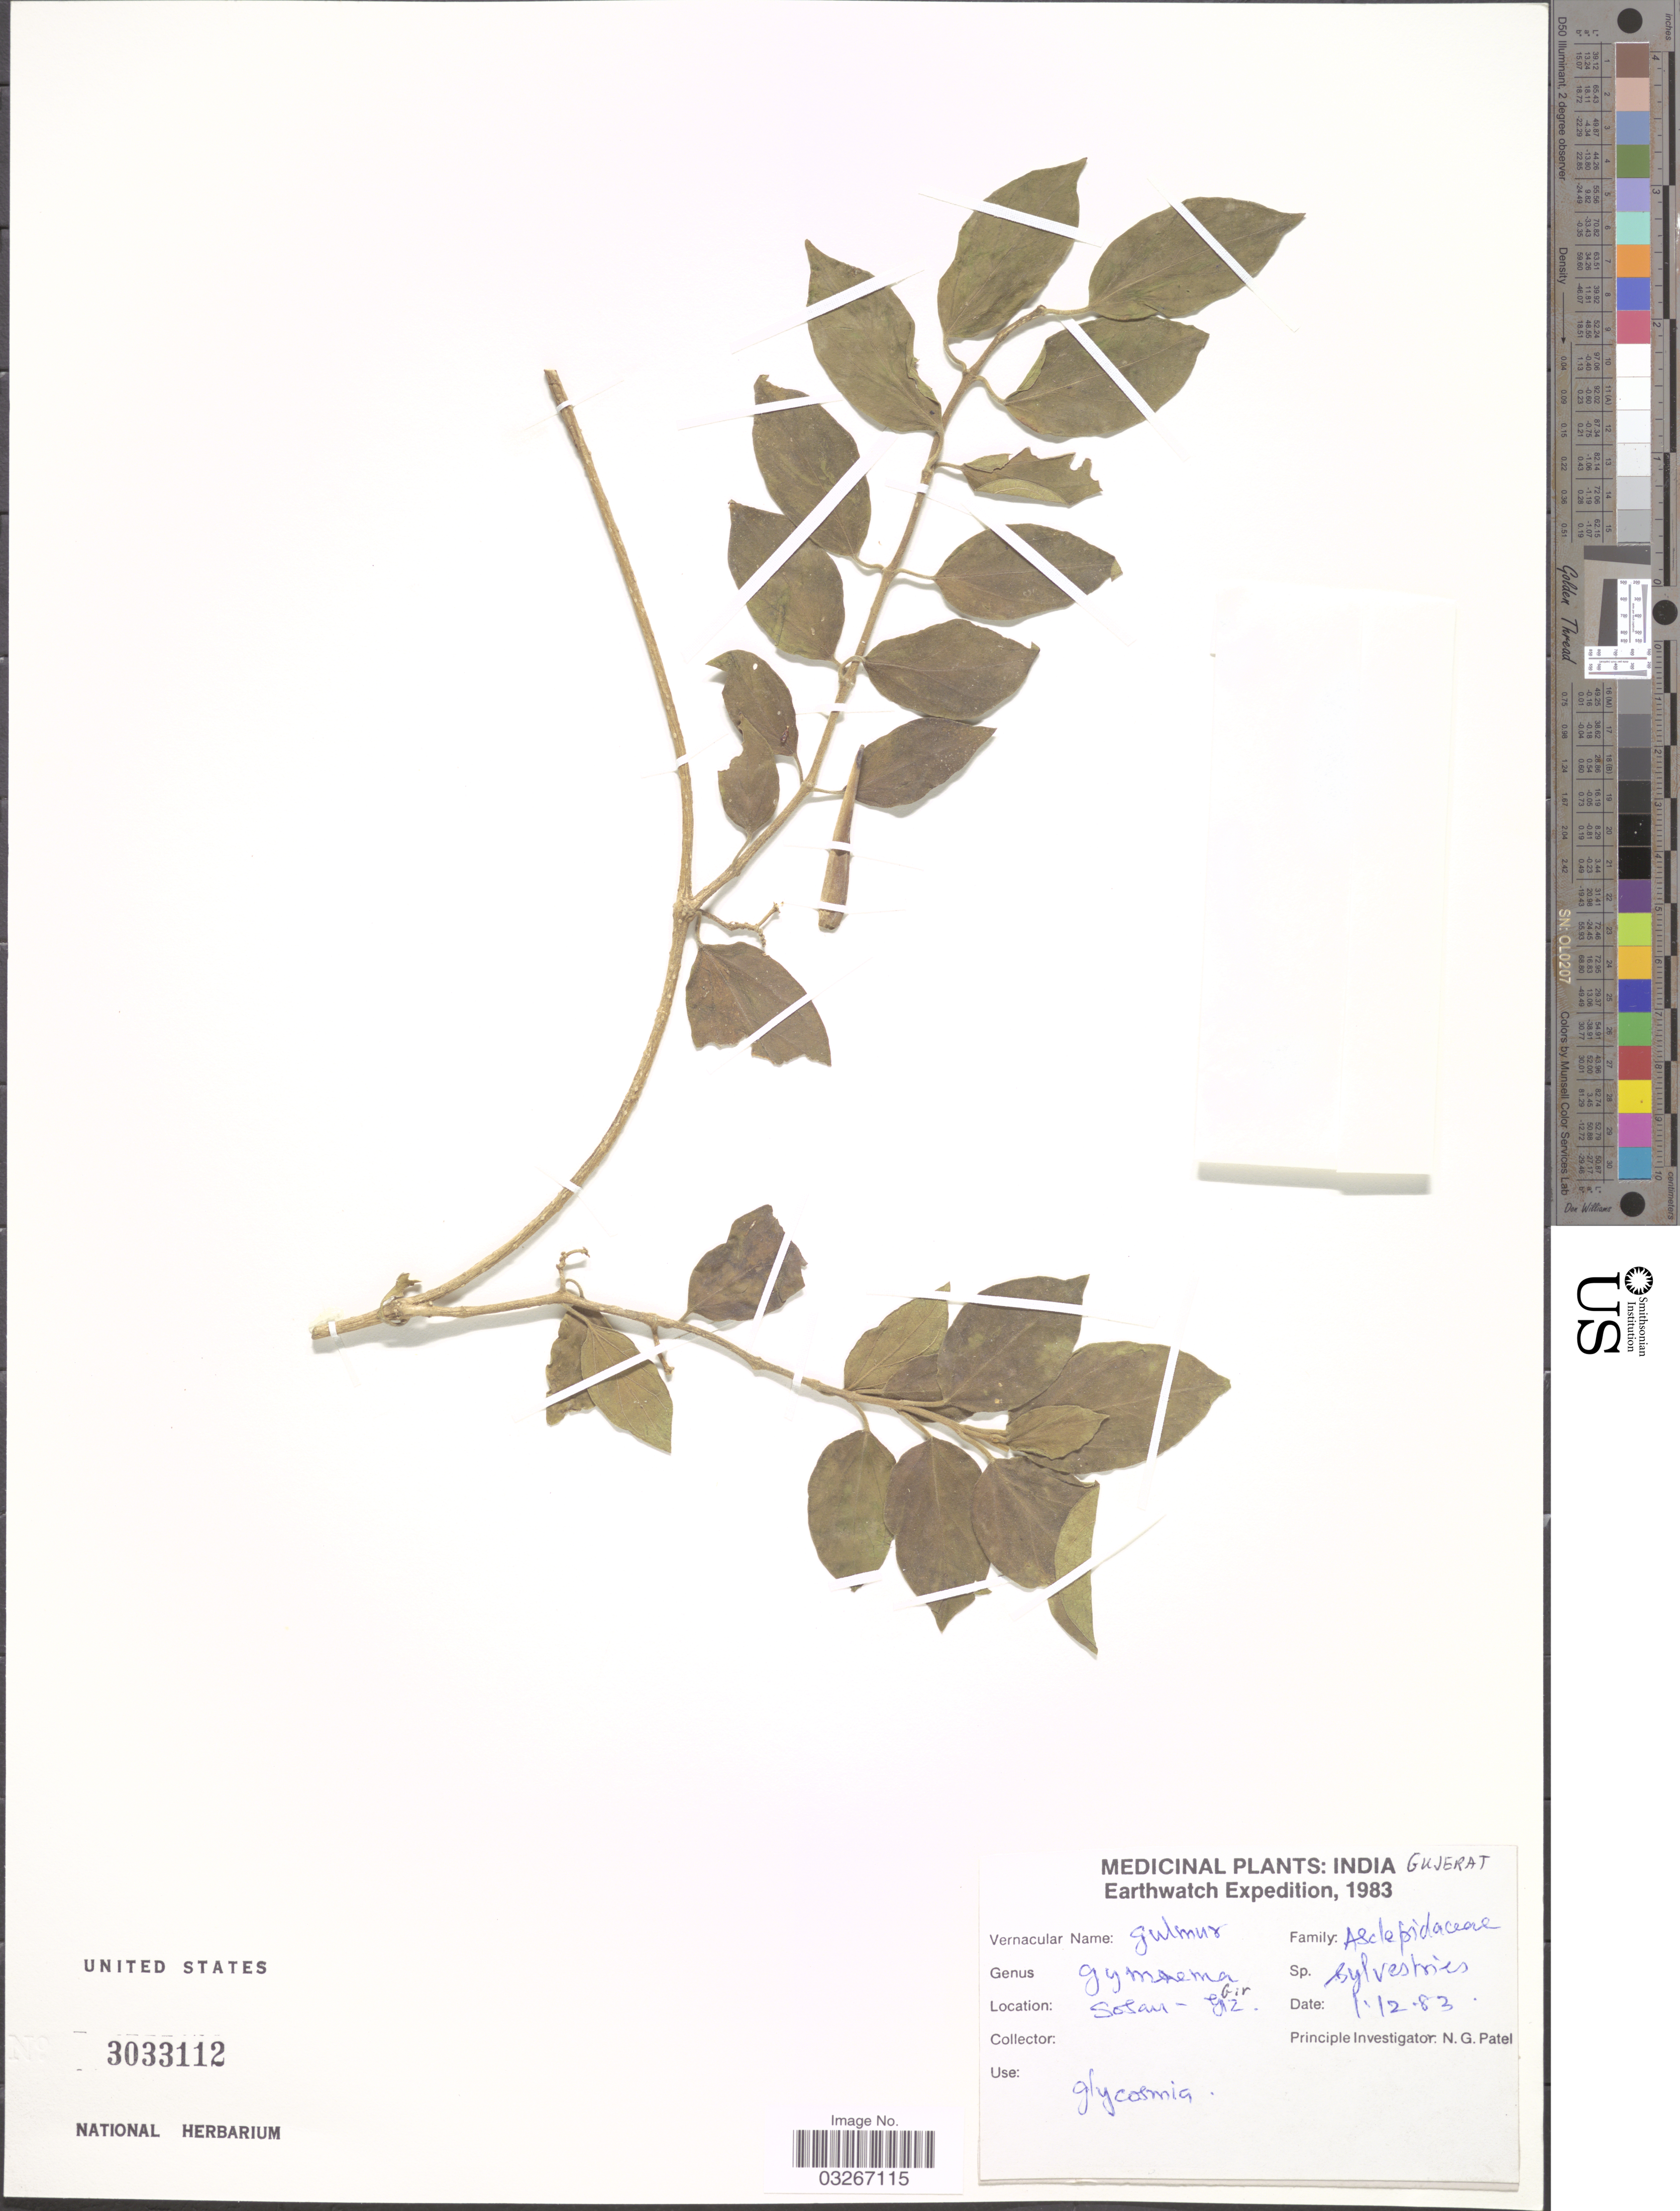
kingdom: Plantae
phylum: Tracheophyta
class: Magnoliopsida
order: Gentianales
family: Apocynaceae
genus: Gymnema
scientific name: Gymnema sylvestre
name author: (Retz.) R. Br. ex Schult. in Roem. & Schult.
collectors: N. Patel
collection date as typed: Transcribed d/m/y: 1/12/83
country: India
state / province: Gujarat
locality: Gujerat. Solan-Gir. [interpreted]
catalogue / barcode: US 3033112